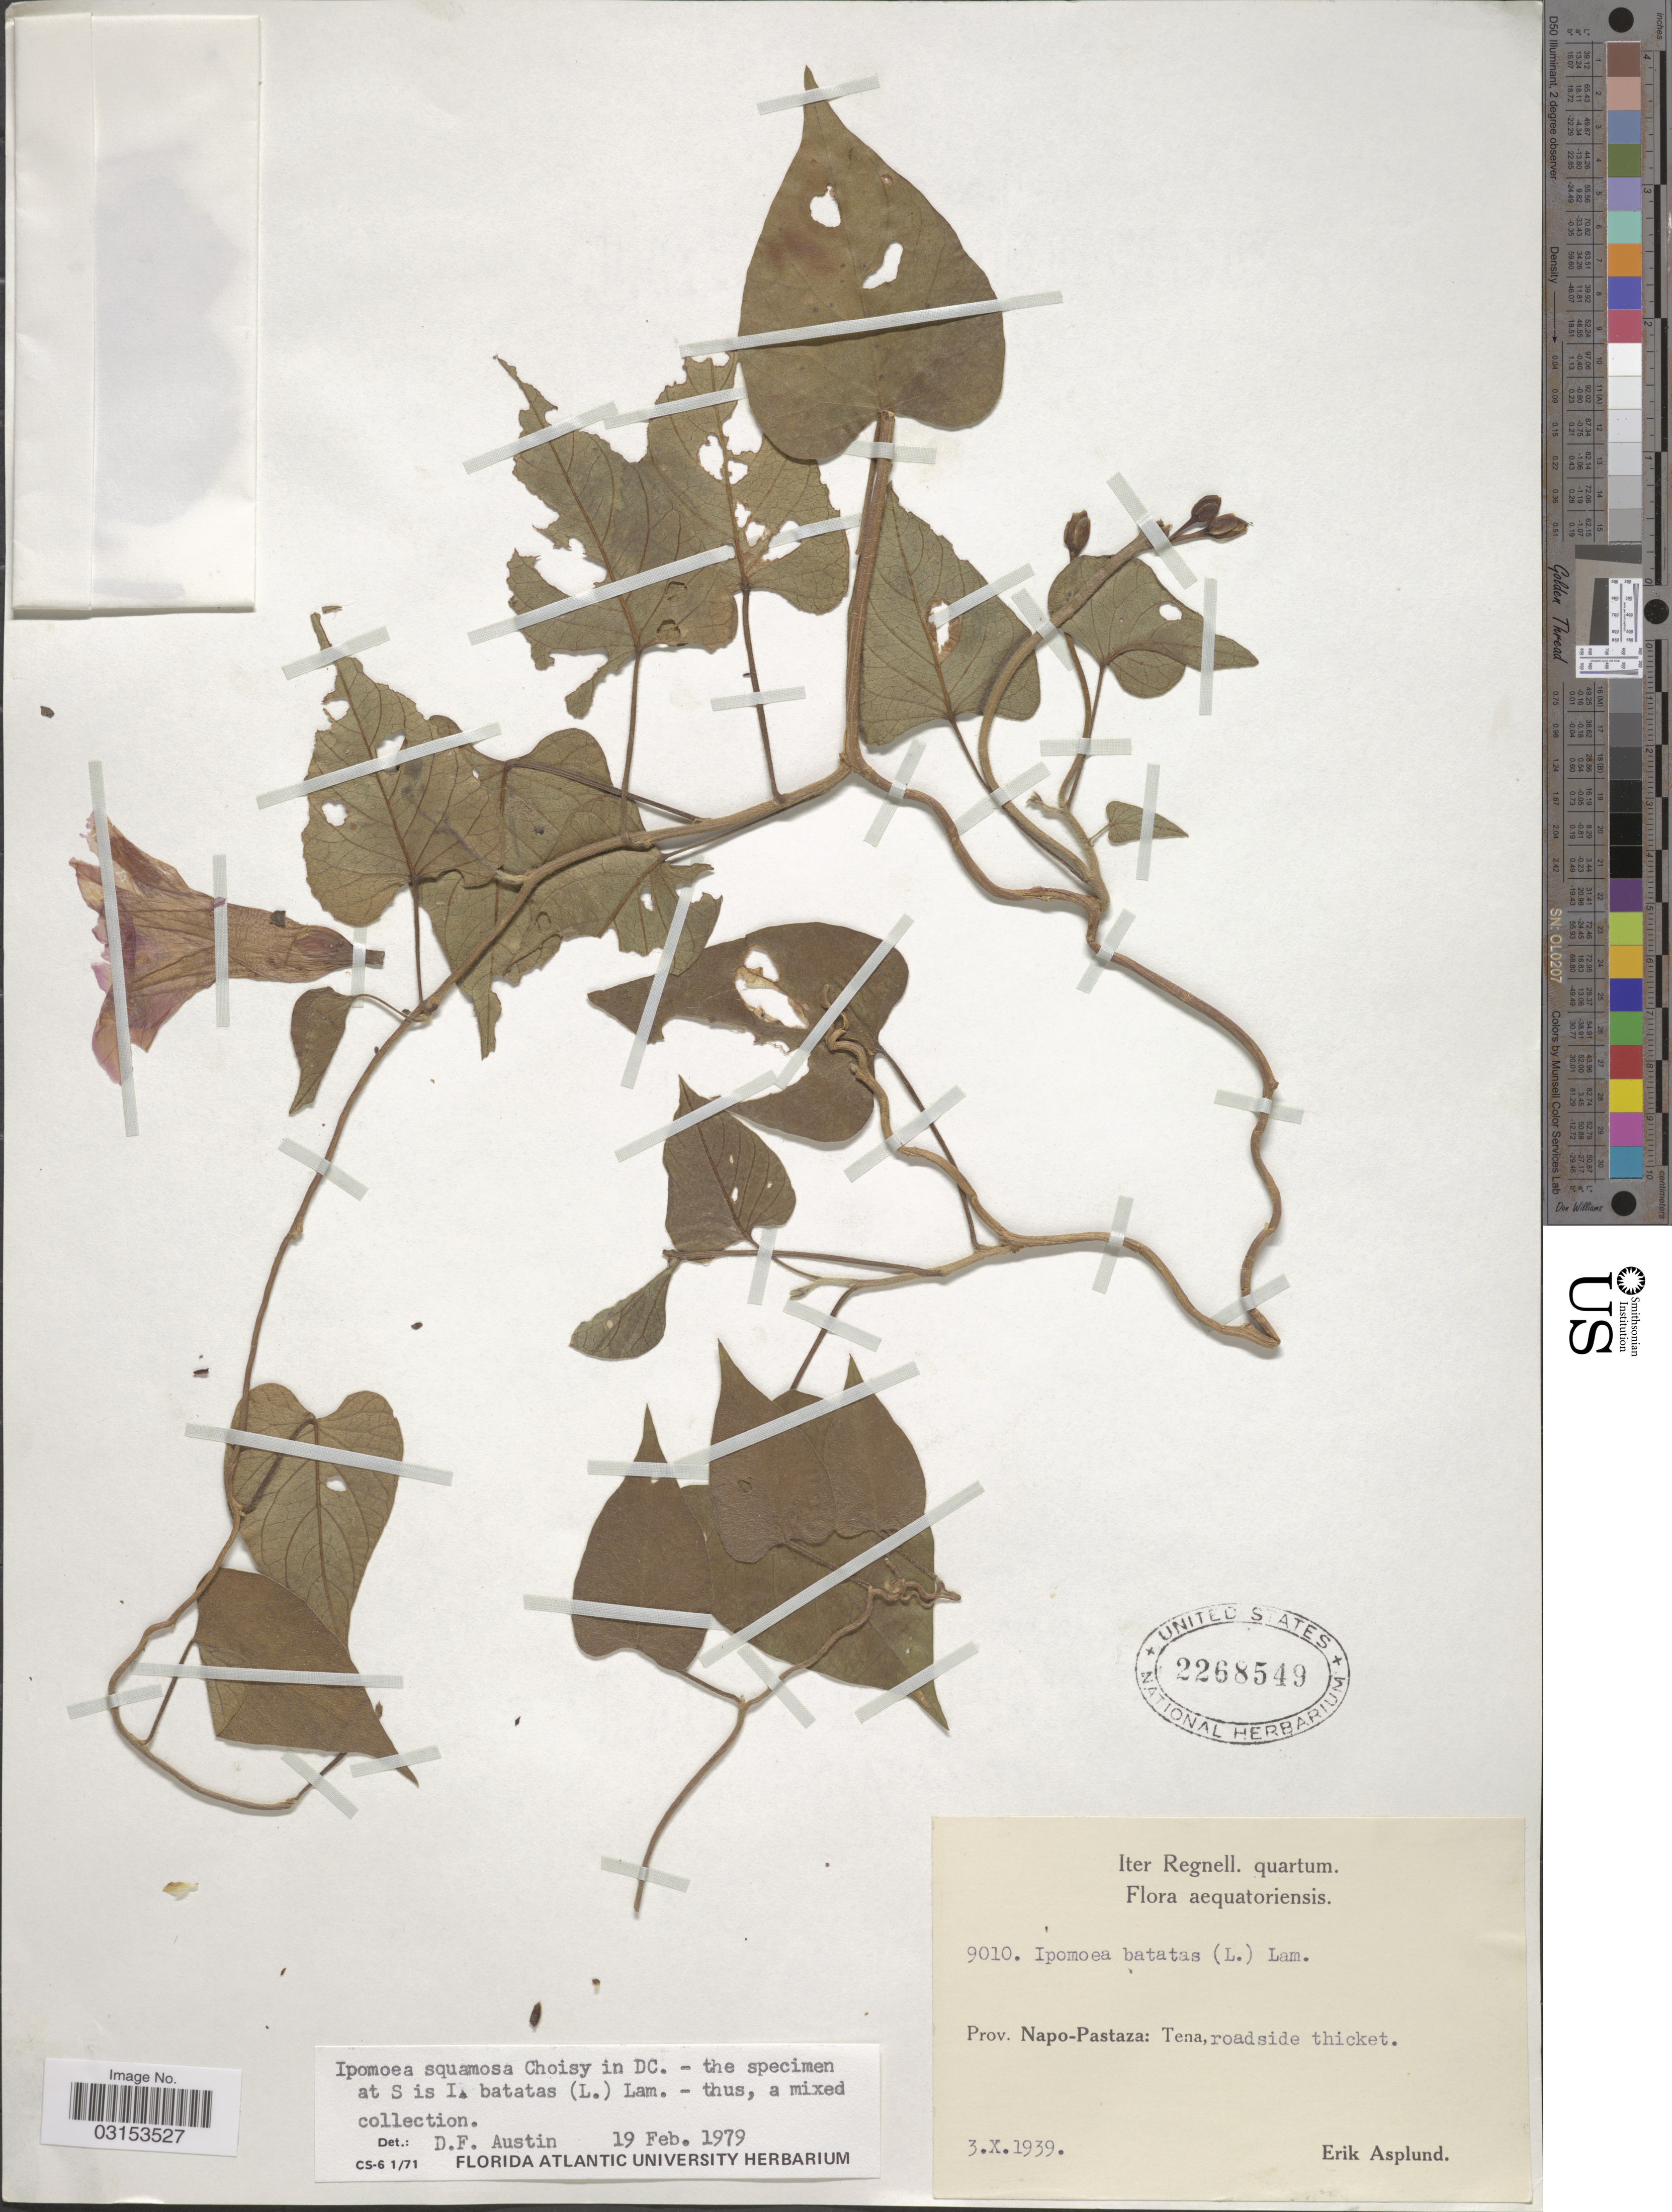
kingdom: Plantae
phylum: Tracheophyta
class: Magnoliopsida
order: Solanales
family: Convolvulaceae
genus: Ipomoea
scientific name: Ipomoea squamosa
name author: Choisy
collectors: E. Asplund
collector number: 9010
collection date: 1939-10-03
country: Ecuador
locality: Aequatoriensis. Prov. Napo-Pastaza: Tena, roadside thicket.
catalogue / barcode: US 2268549